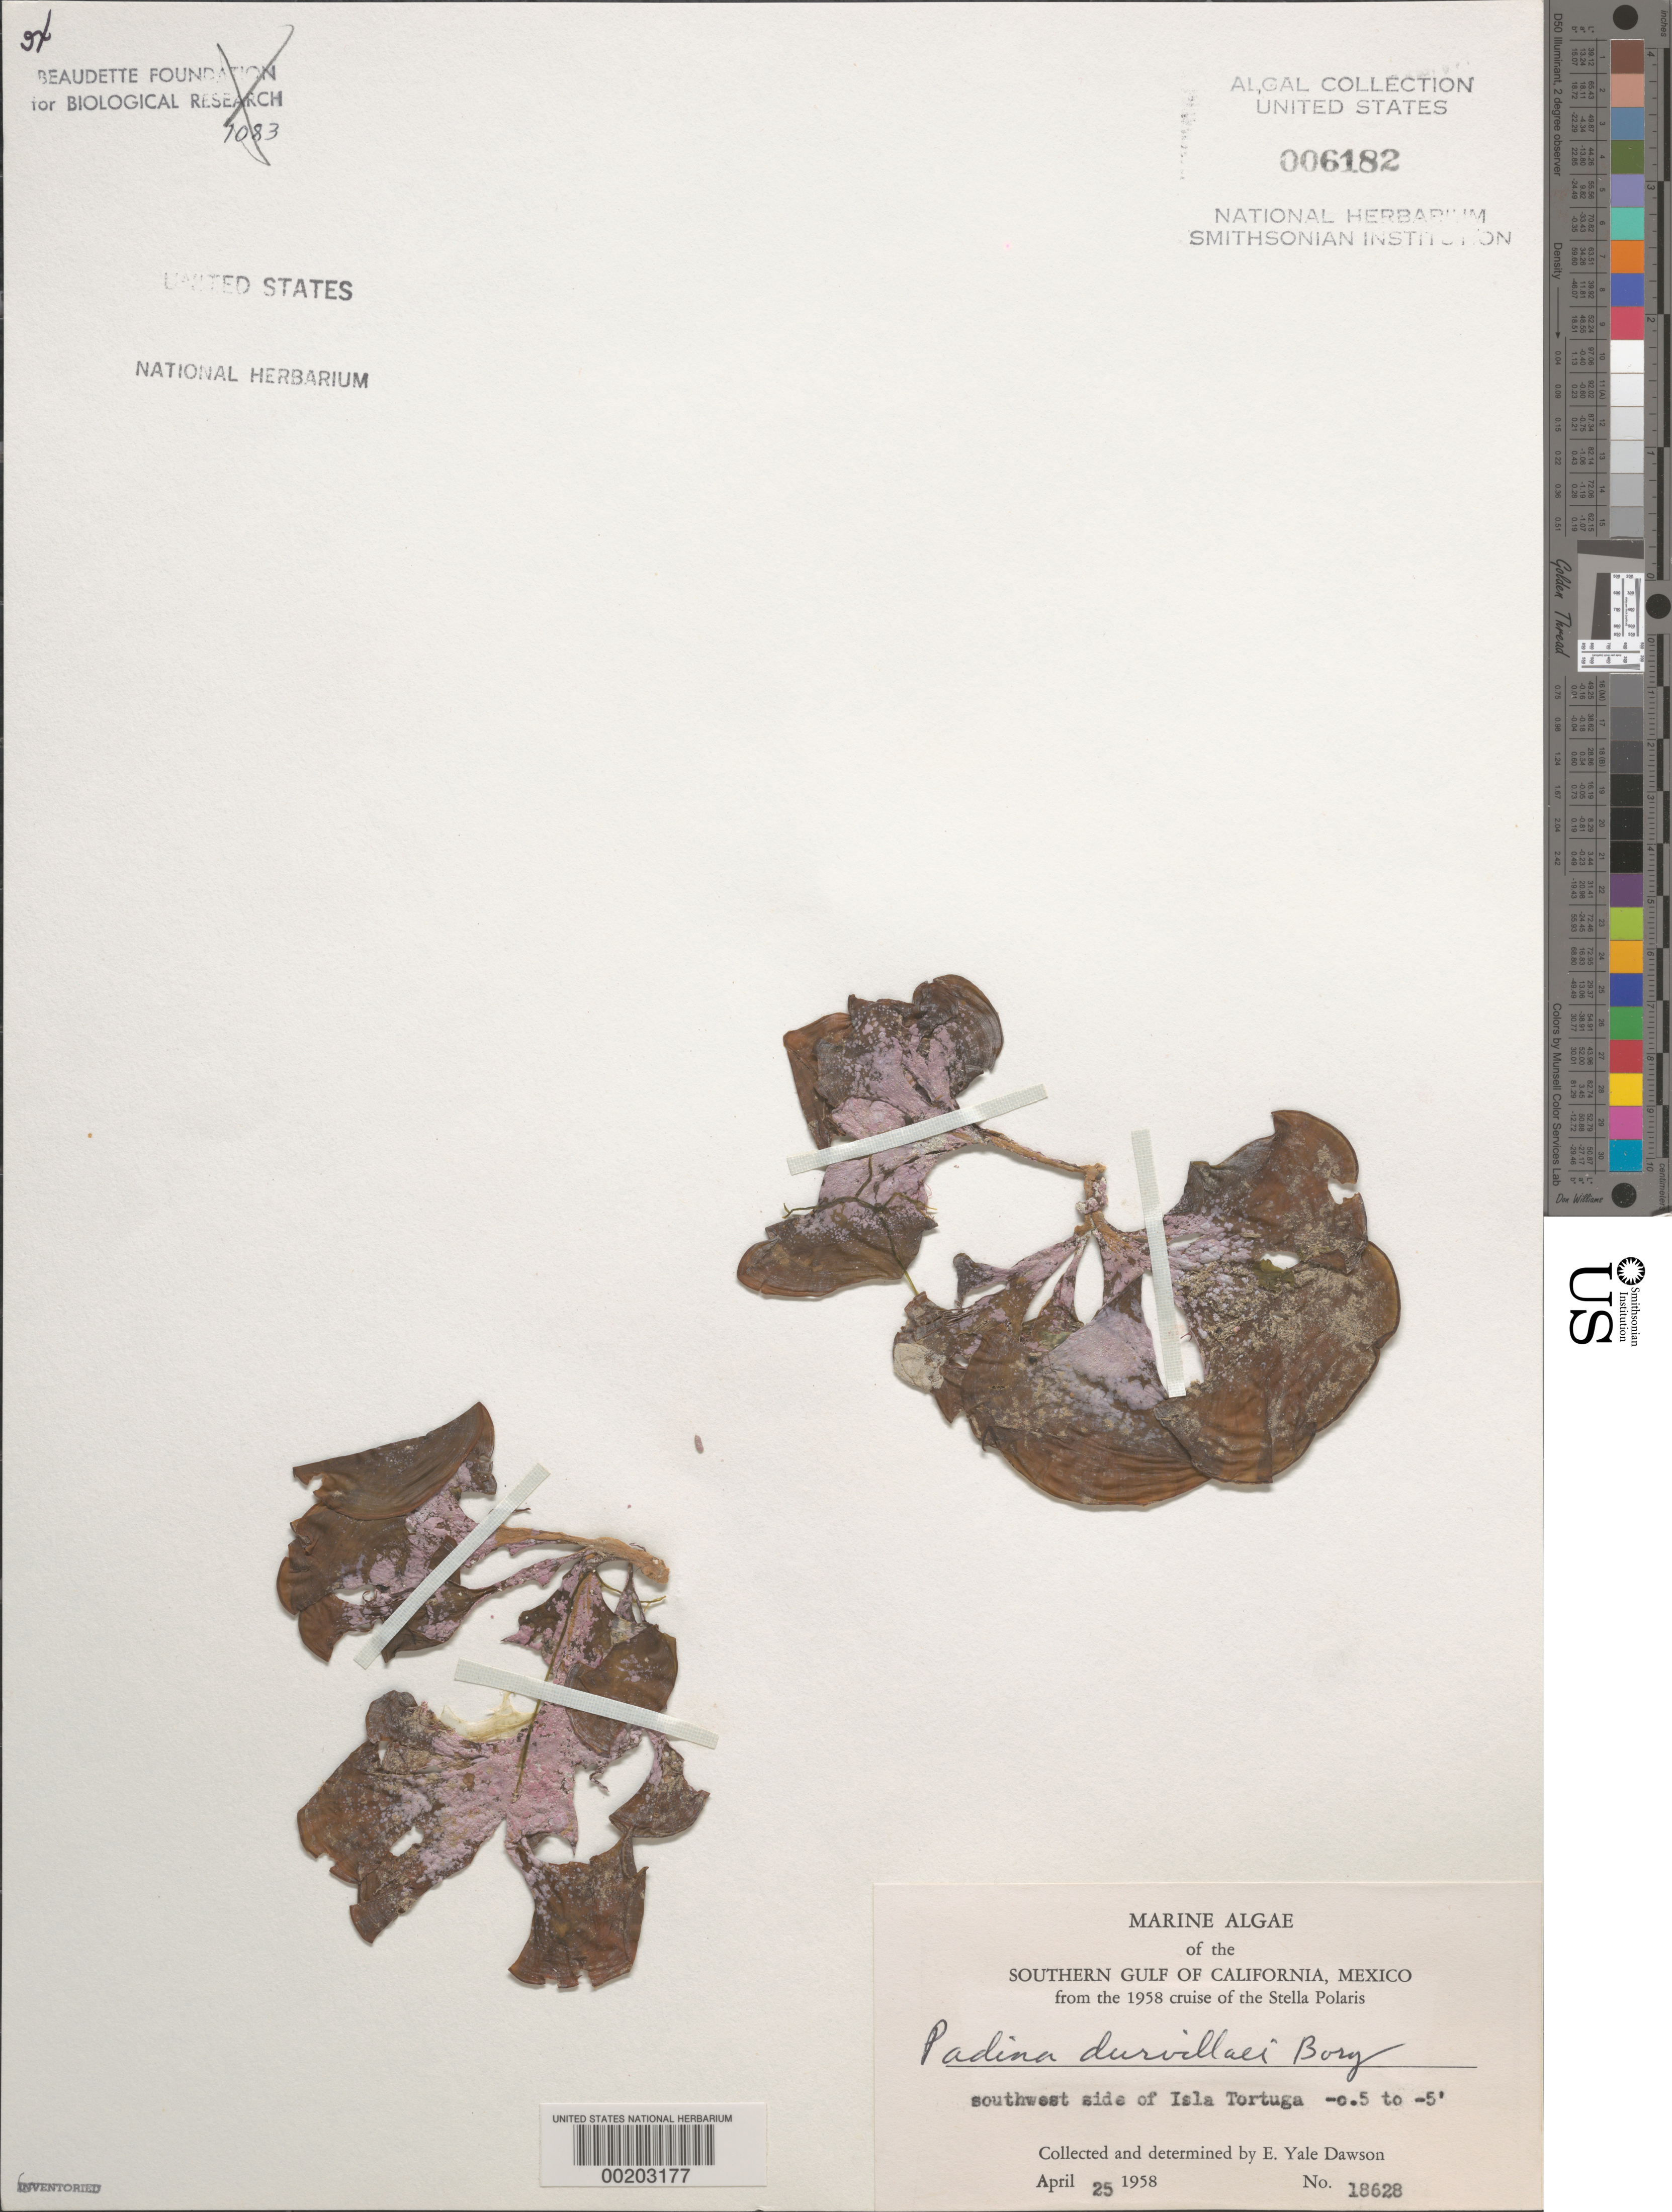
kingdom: Chromista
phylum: Ochrophyta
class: Phaeophyceae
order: Dictyotales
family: Dictyotaceae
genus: Padina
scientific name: Padina durvillaei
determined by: Dawson, E. Y.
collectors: E. Y. Dawson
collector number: EYD 18628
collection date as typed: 25 Apr 1958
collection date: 1958-04-25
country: Mexico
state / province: Baja California Sur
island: Isla Tortuga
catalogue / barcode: US 6182